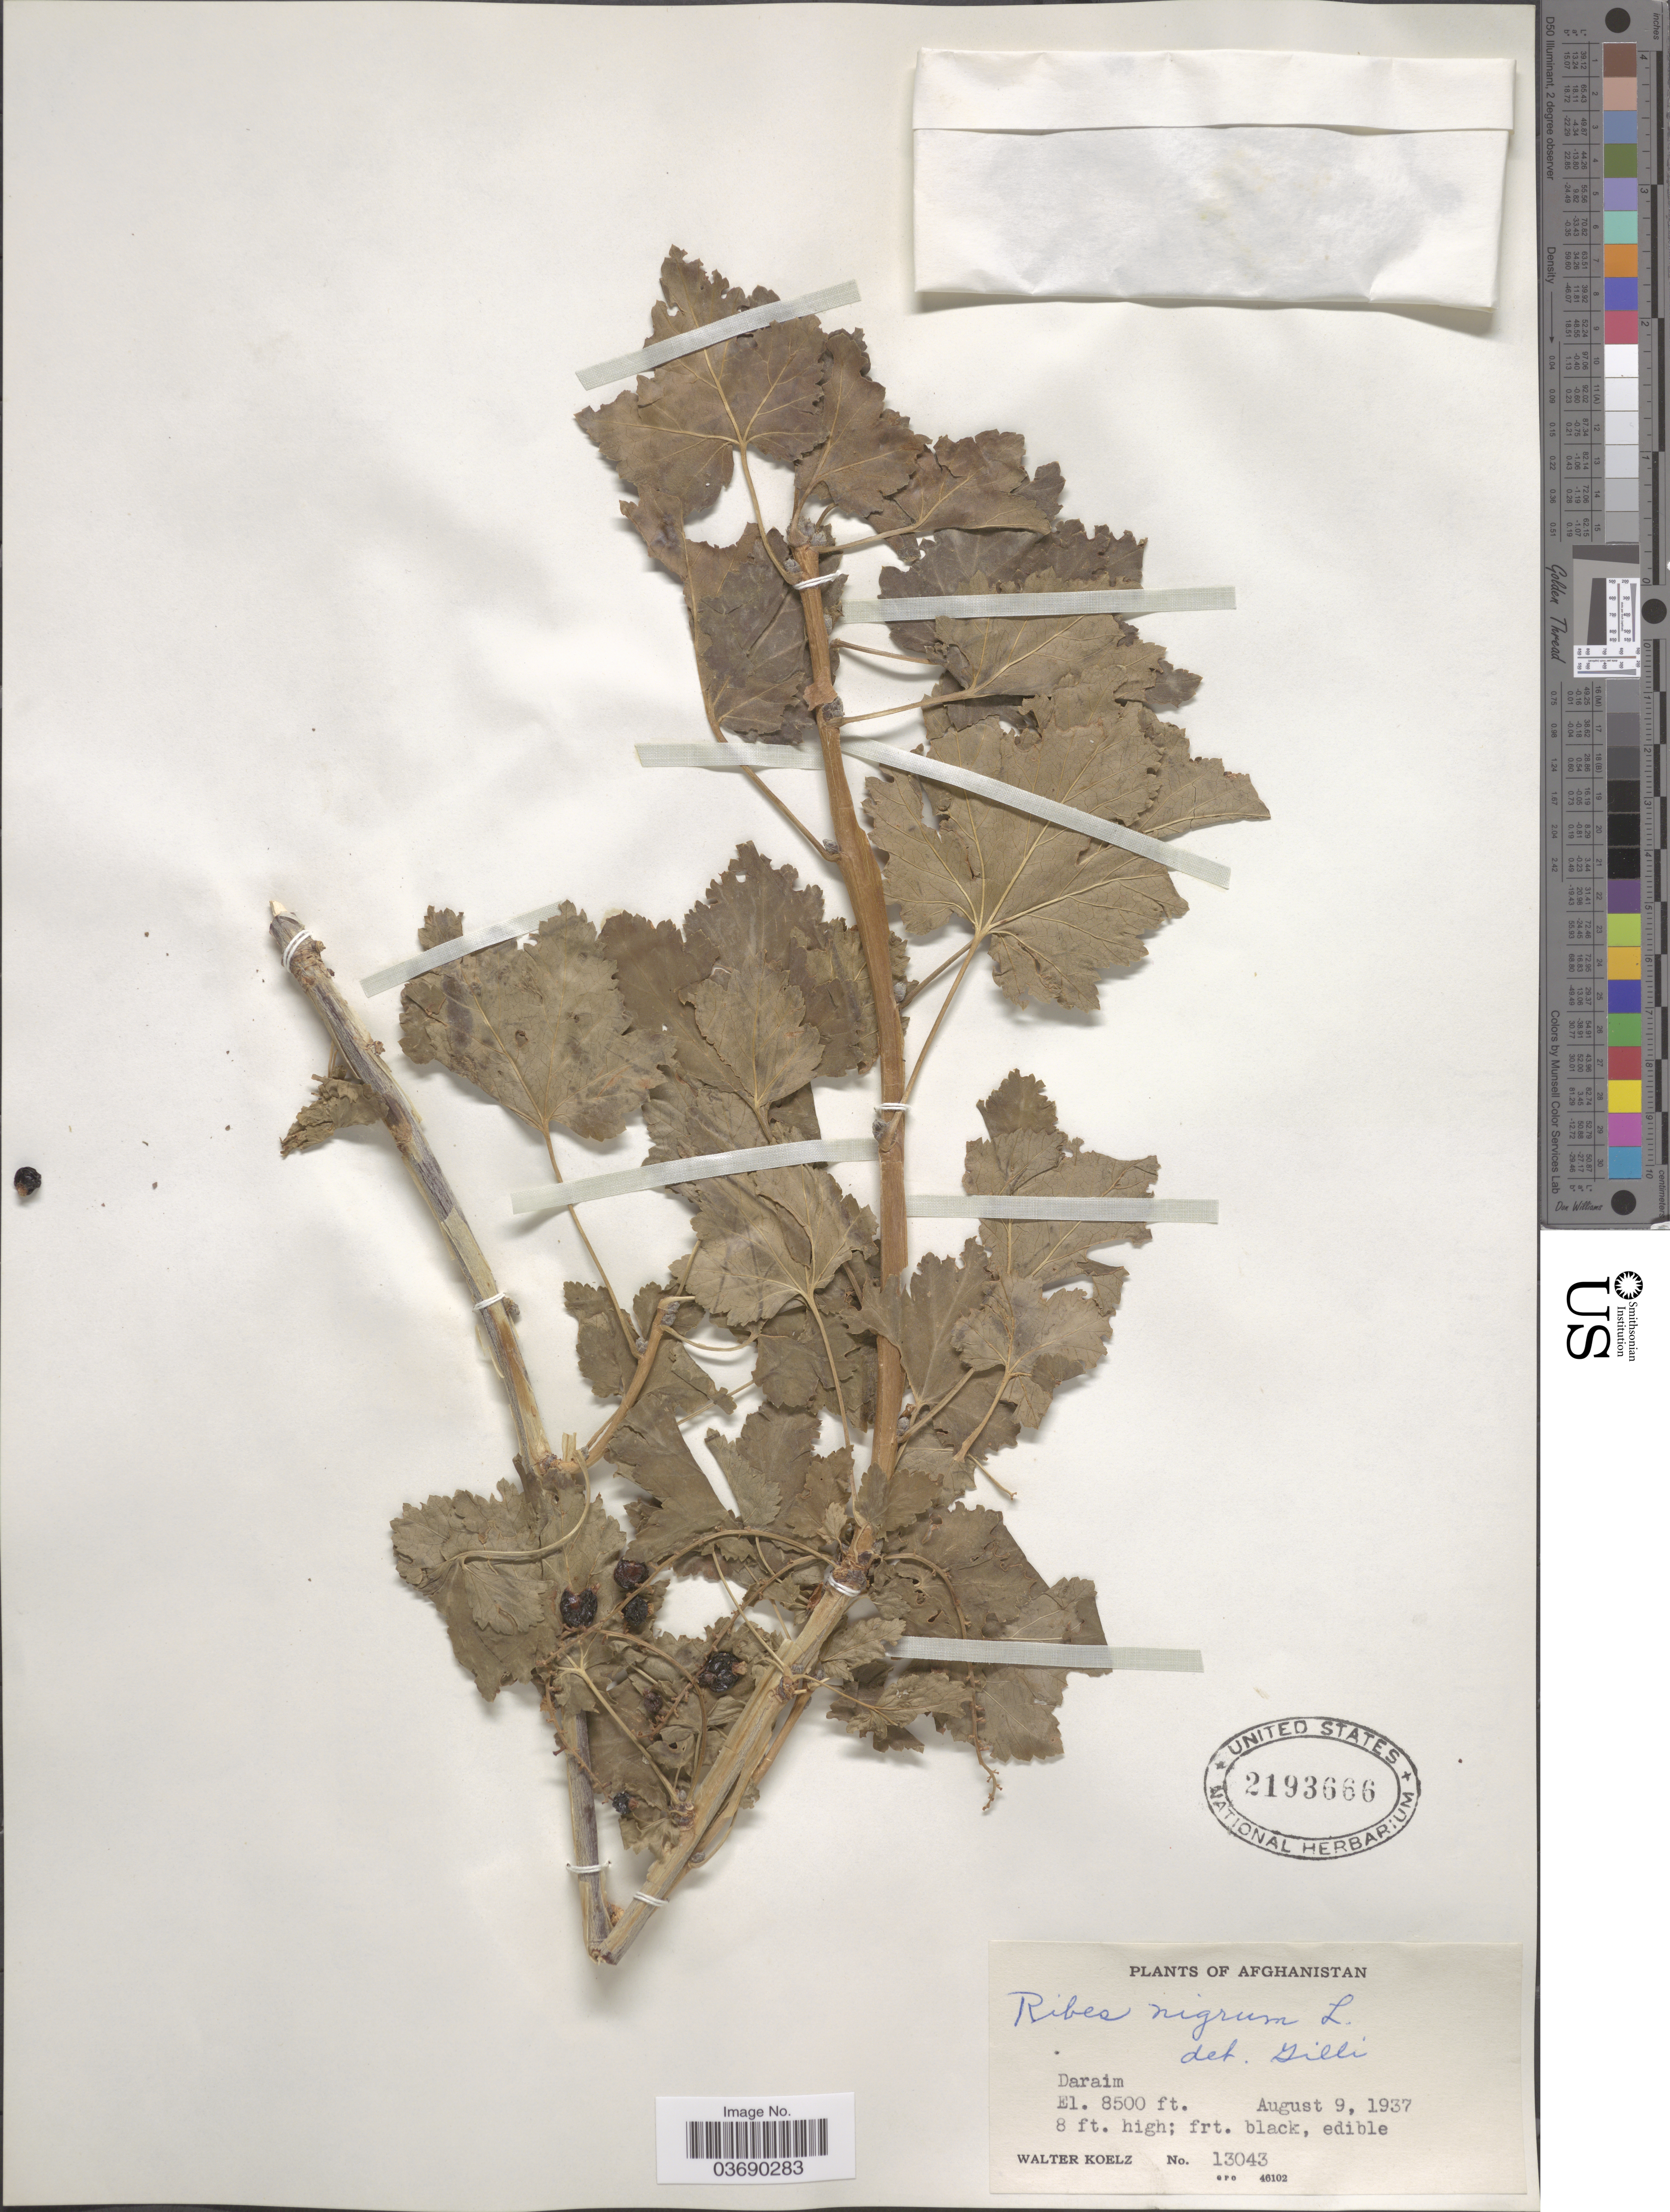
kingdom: Plantae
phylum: Tracheophyta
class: Magnoliopsida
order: Saxifragales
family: Grossulariaceae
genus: Ribes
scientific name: Ribes nigrum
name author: L.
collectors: W. N. Koelz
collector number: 13043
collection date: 1937-08-09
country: Afghanistan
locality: Daraim.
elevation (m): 2591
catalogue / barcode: US 2193666